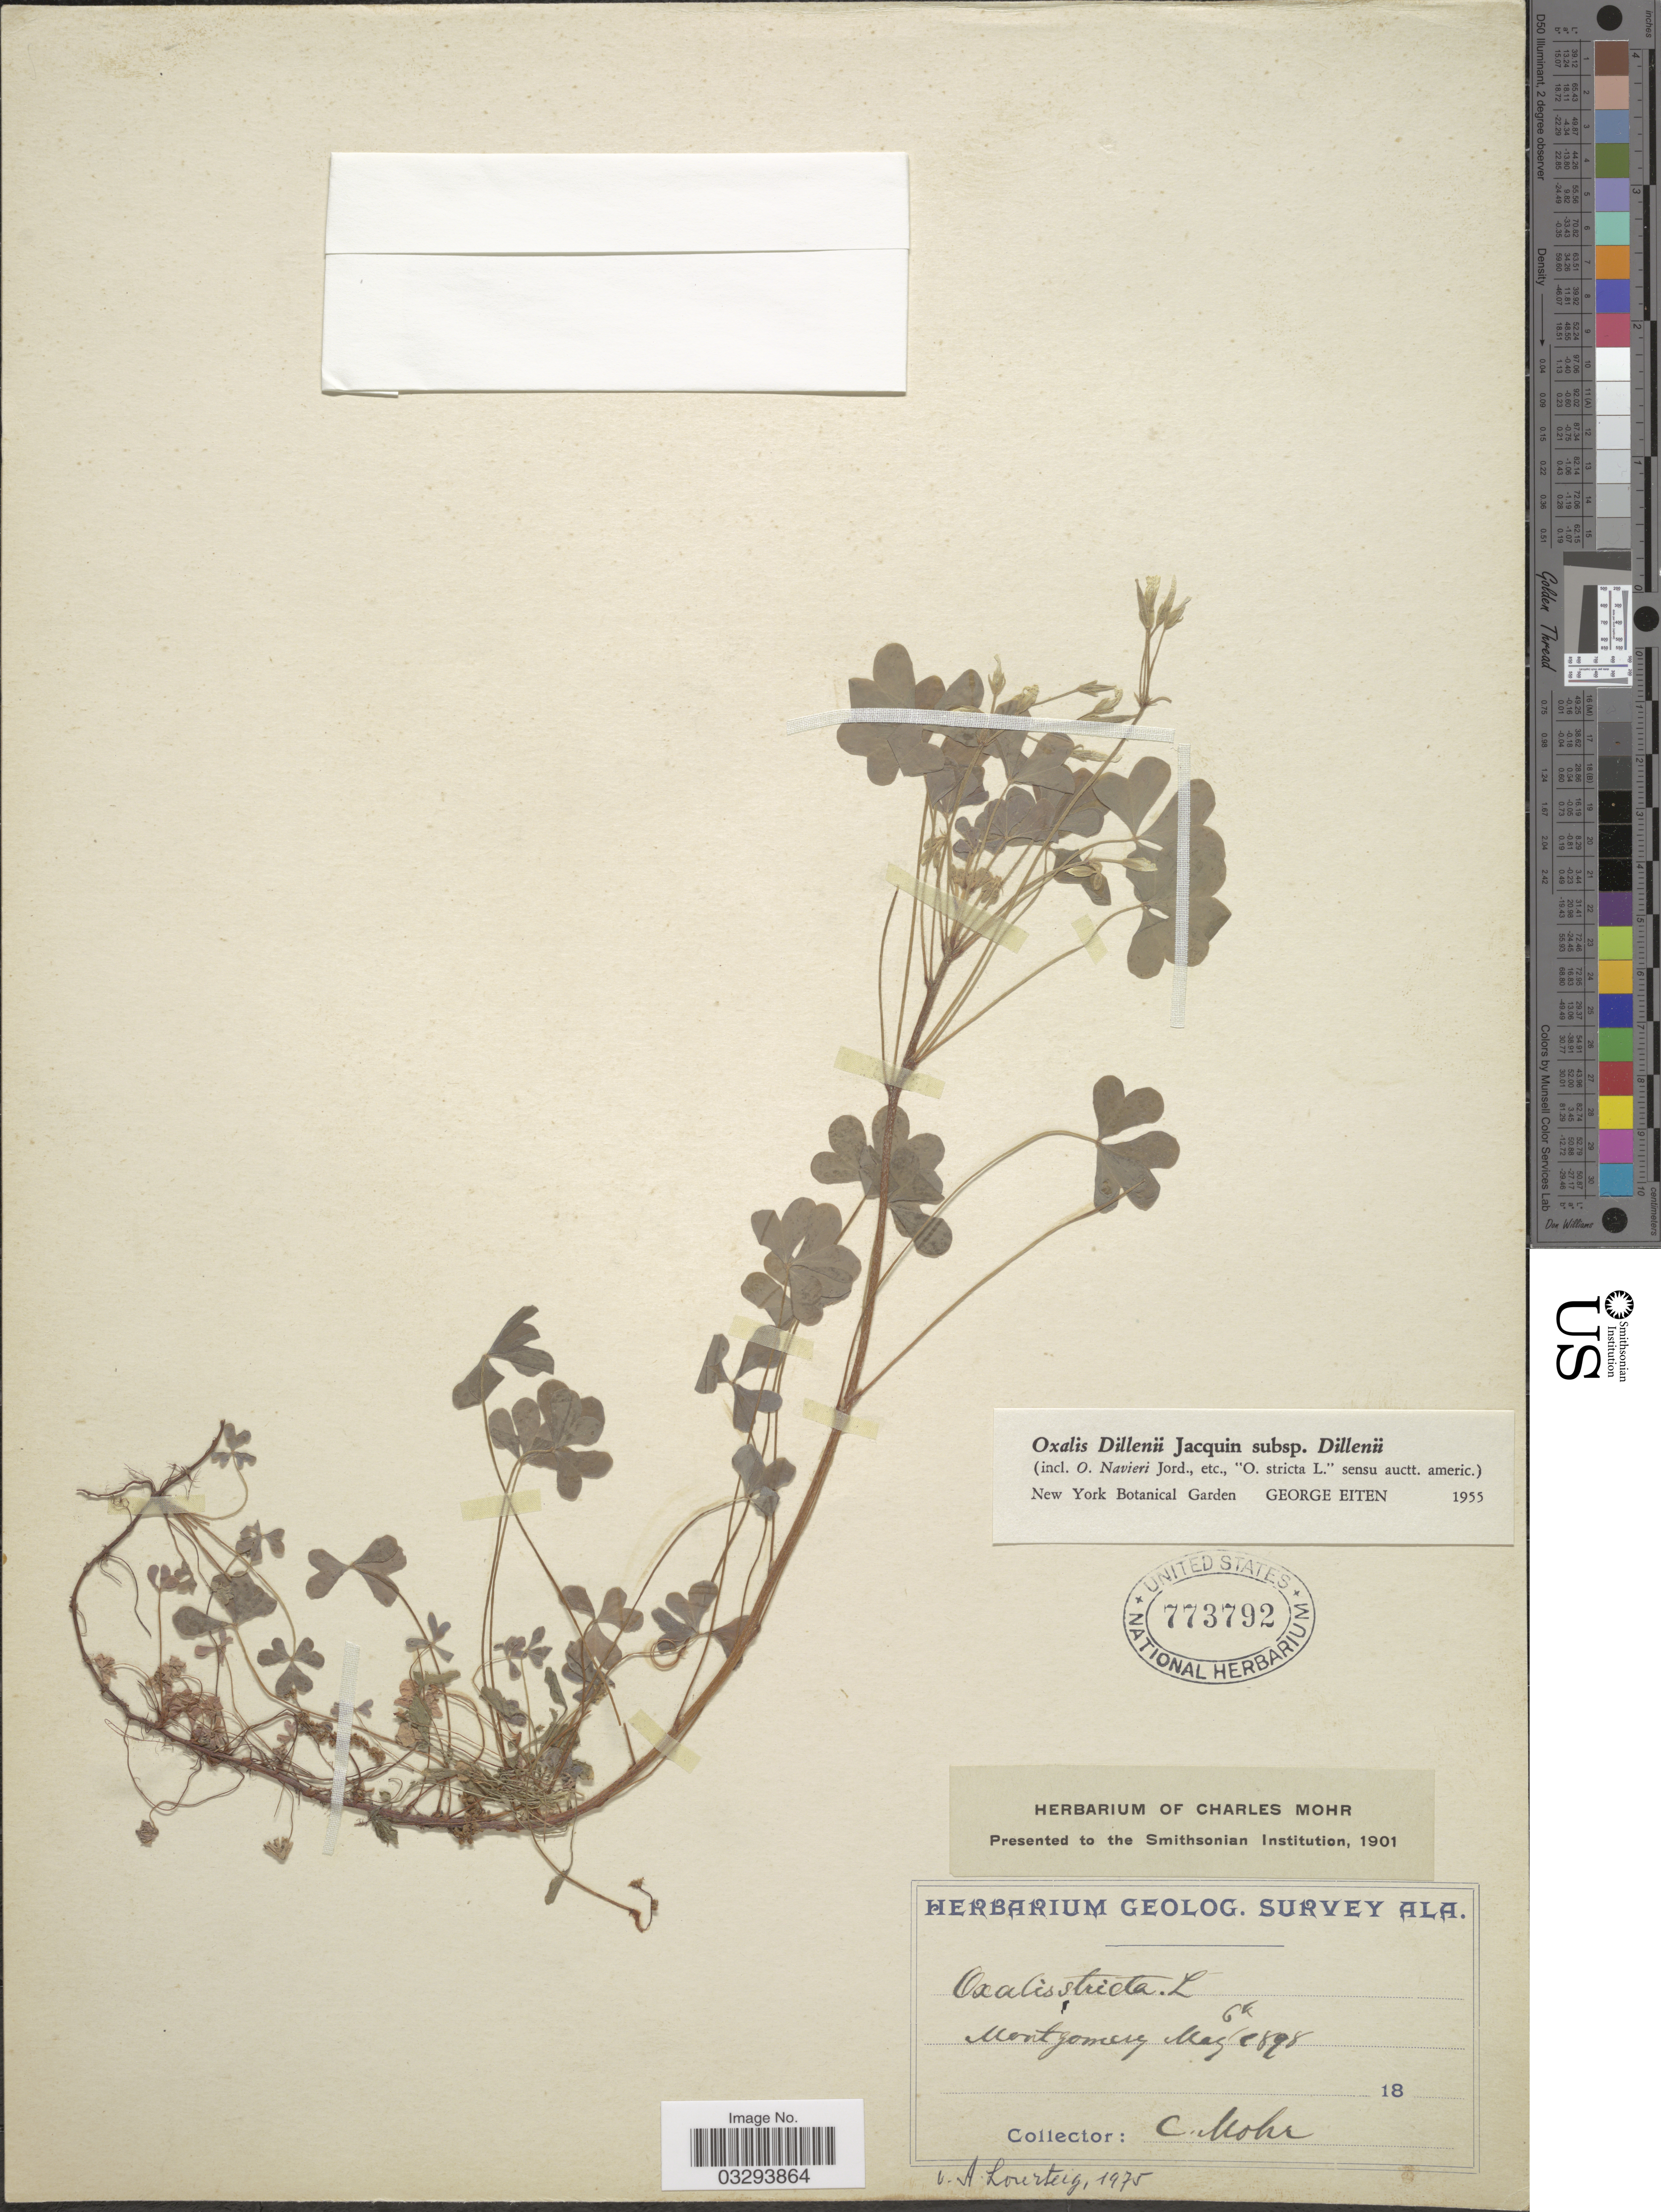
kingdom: Plantae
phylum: Tracheophyta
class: Magnoliopsida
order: Oxalidales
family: Oxalidaceae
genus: Oxalis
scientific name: Oxalis stricta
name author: L.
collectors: Mohr, C. T. (herbarium)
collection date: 1898-05-06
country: United States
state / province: Alabama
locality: Montgomery.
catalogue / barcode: US 773792